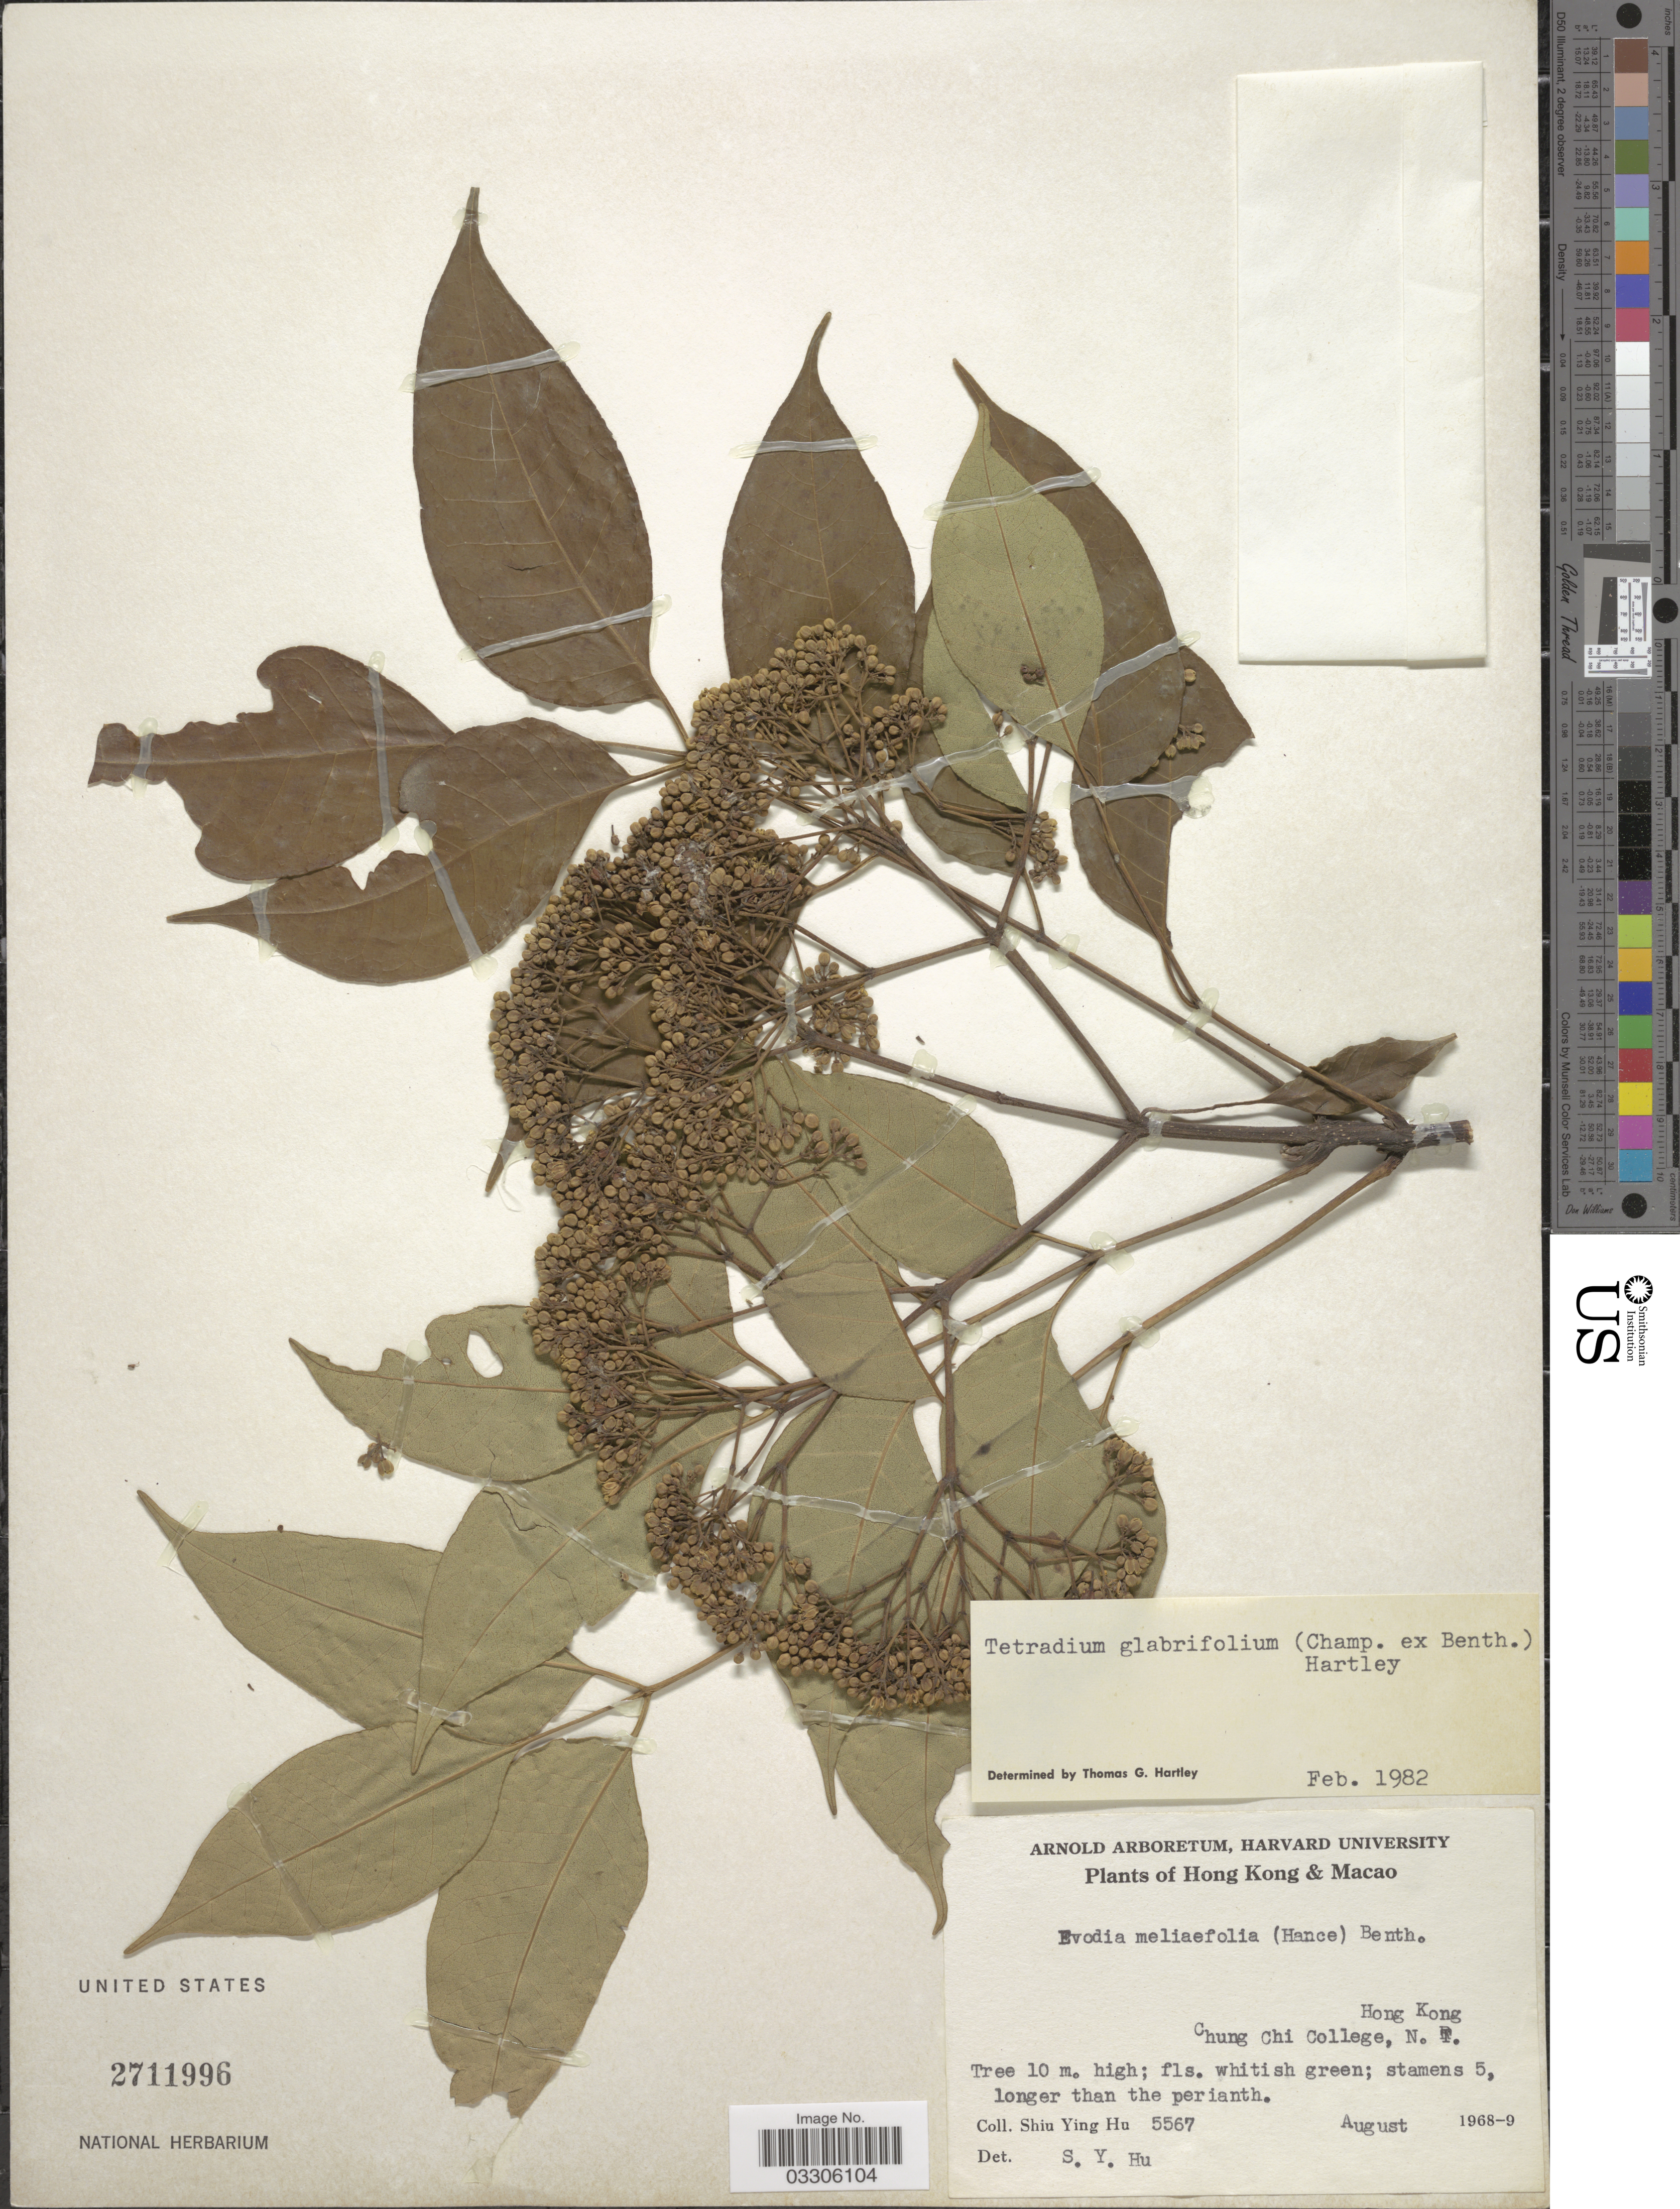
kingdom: Plantae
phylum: Tracheophyta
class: Magnoliopsida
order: Sapindales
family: Rutaceae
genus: Tetradium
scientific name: Tetradium glabrifolium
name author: (Champ. ex Benth.) T.G. Hartley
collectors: S. Y. Hu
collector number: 5567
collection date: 1968-08/1969-08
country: China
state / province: Hong Kong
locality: Chung Chi College, N. T.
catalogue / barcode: US 2711996